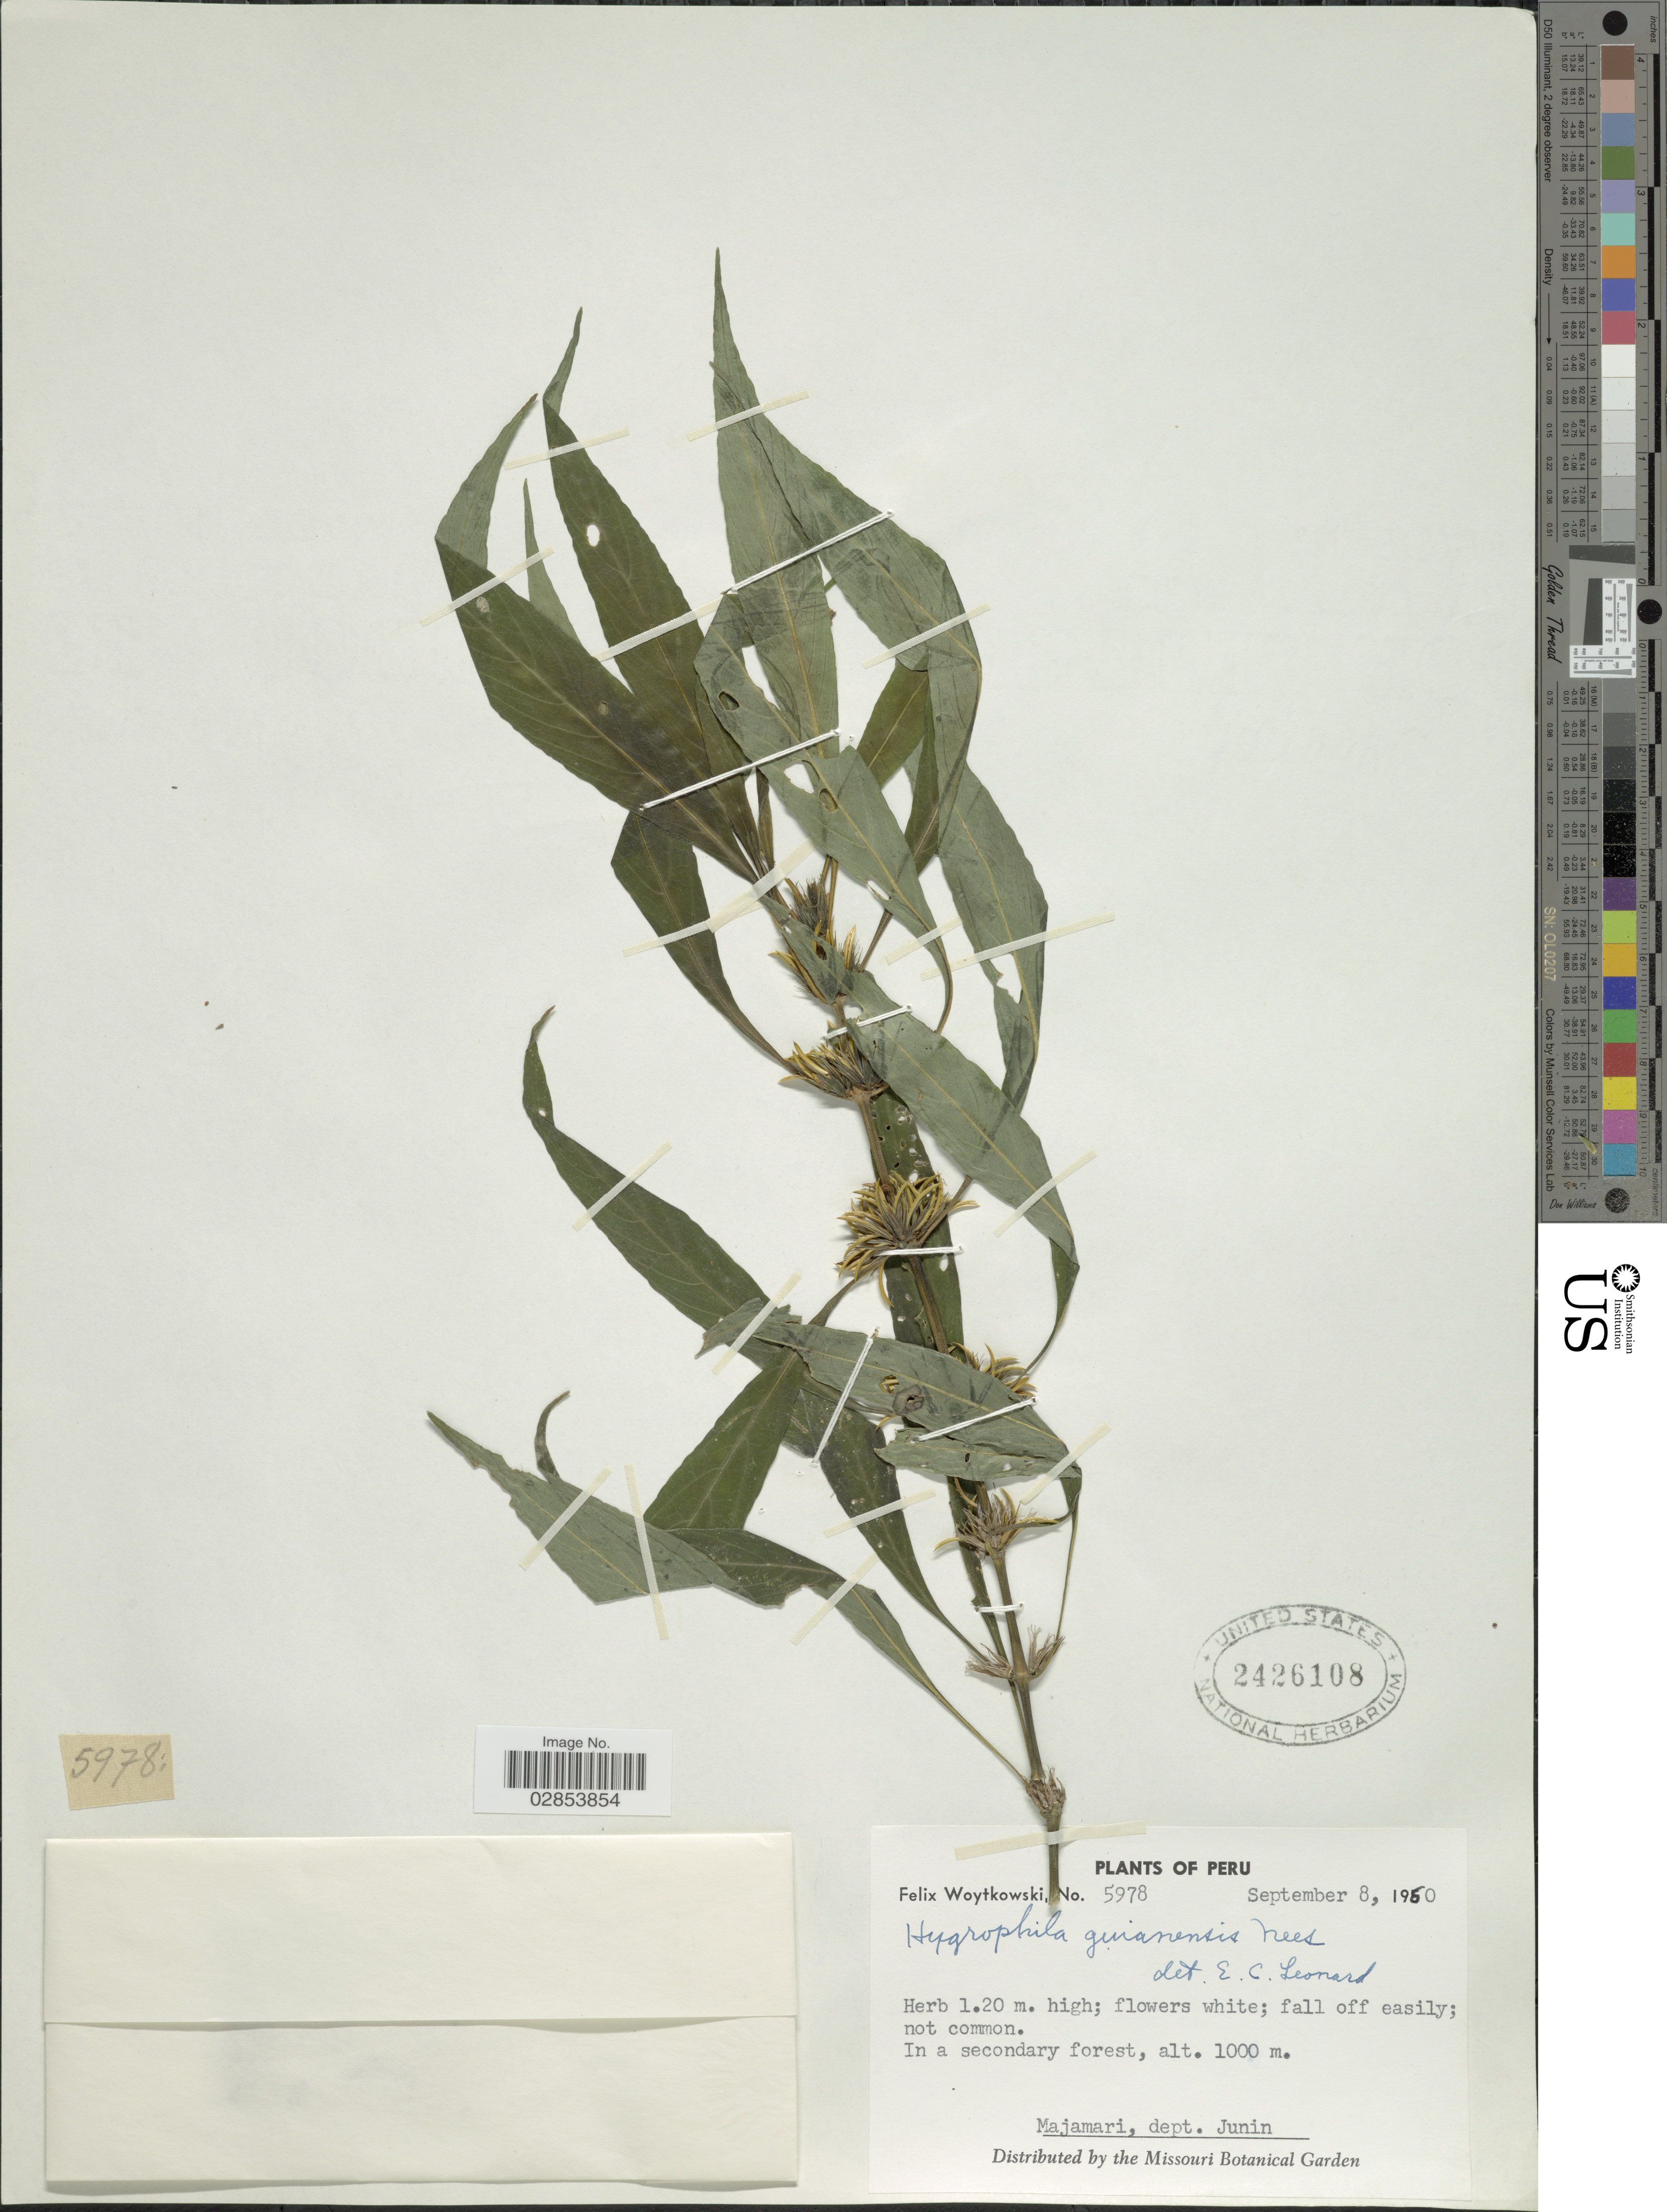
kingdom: Plantae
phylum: Tracheophyta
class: Magnoliopsida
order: Lamiales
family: Acanthaceae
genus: Hygrophila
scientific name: Hygrophila costata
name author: Nees & T. Nees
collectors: F. Woytkowski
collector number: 5978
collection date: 1950-09-08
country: Peru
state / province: Junín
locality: Majamari, dept. Junin.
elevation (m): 1000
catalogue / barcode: US 2426108